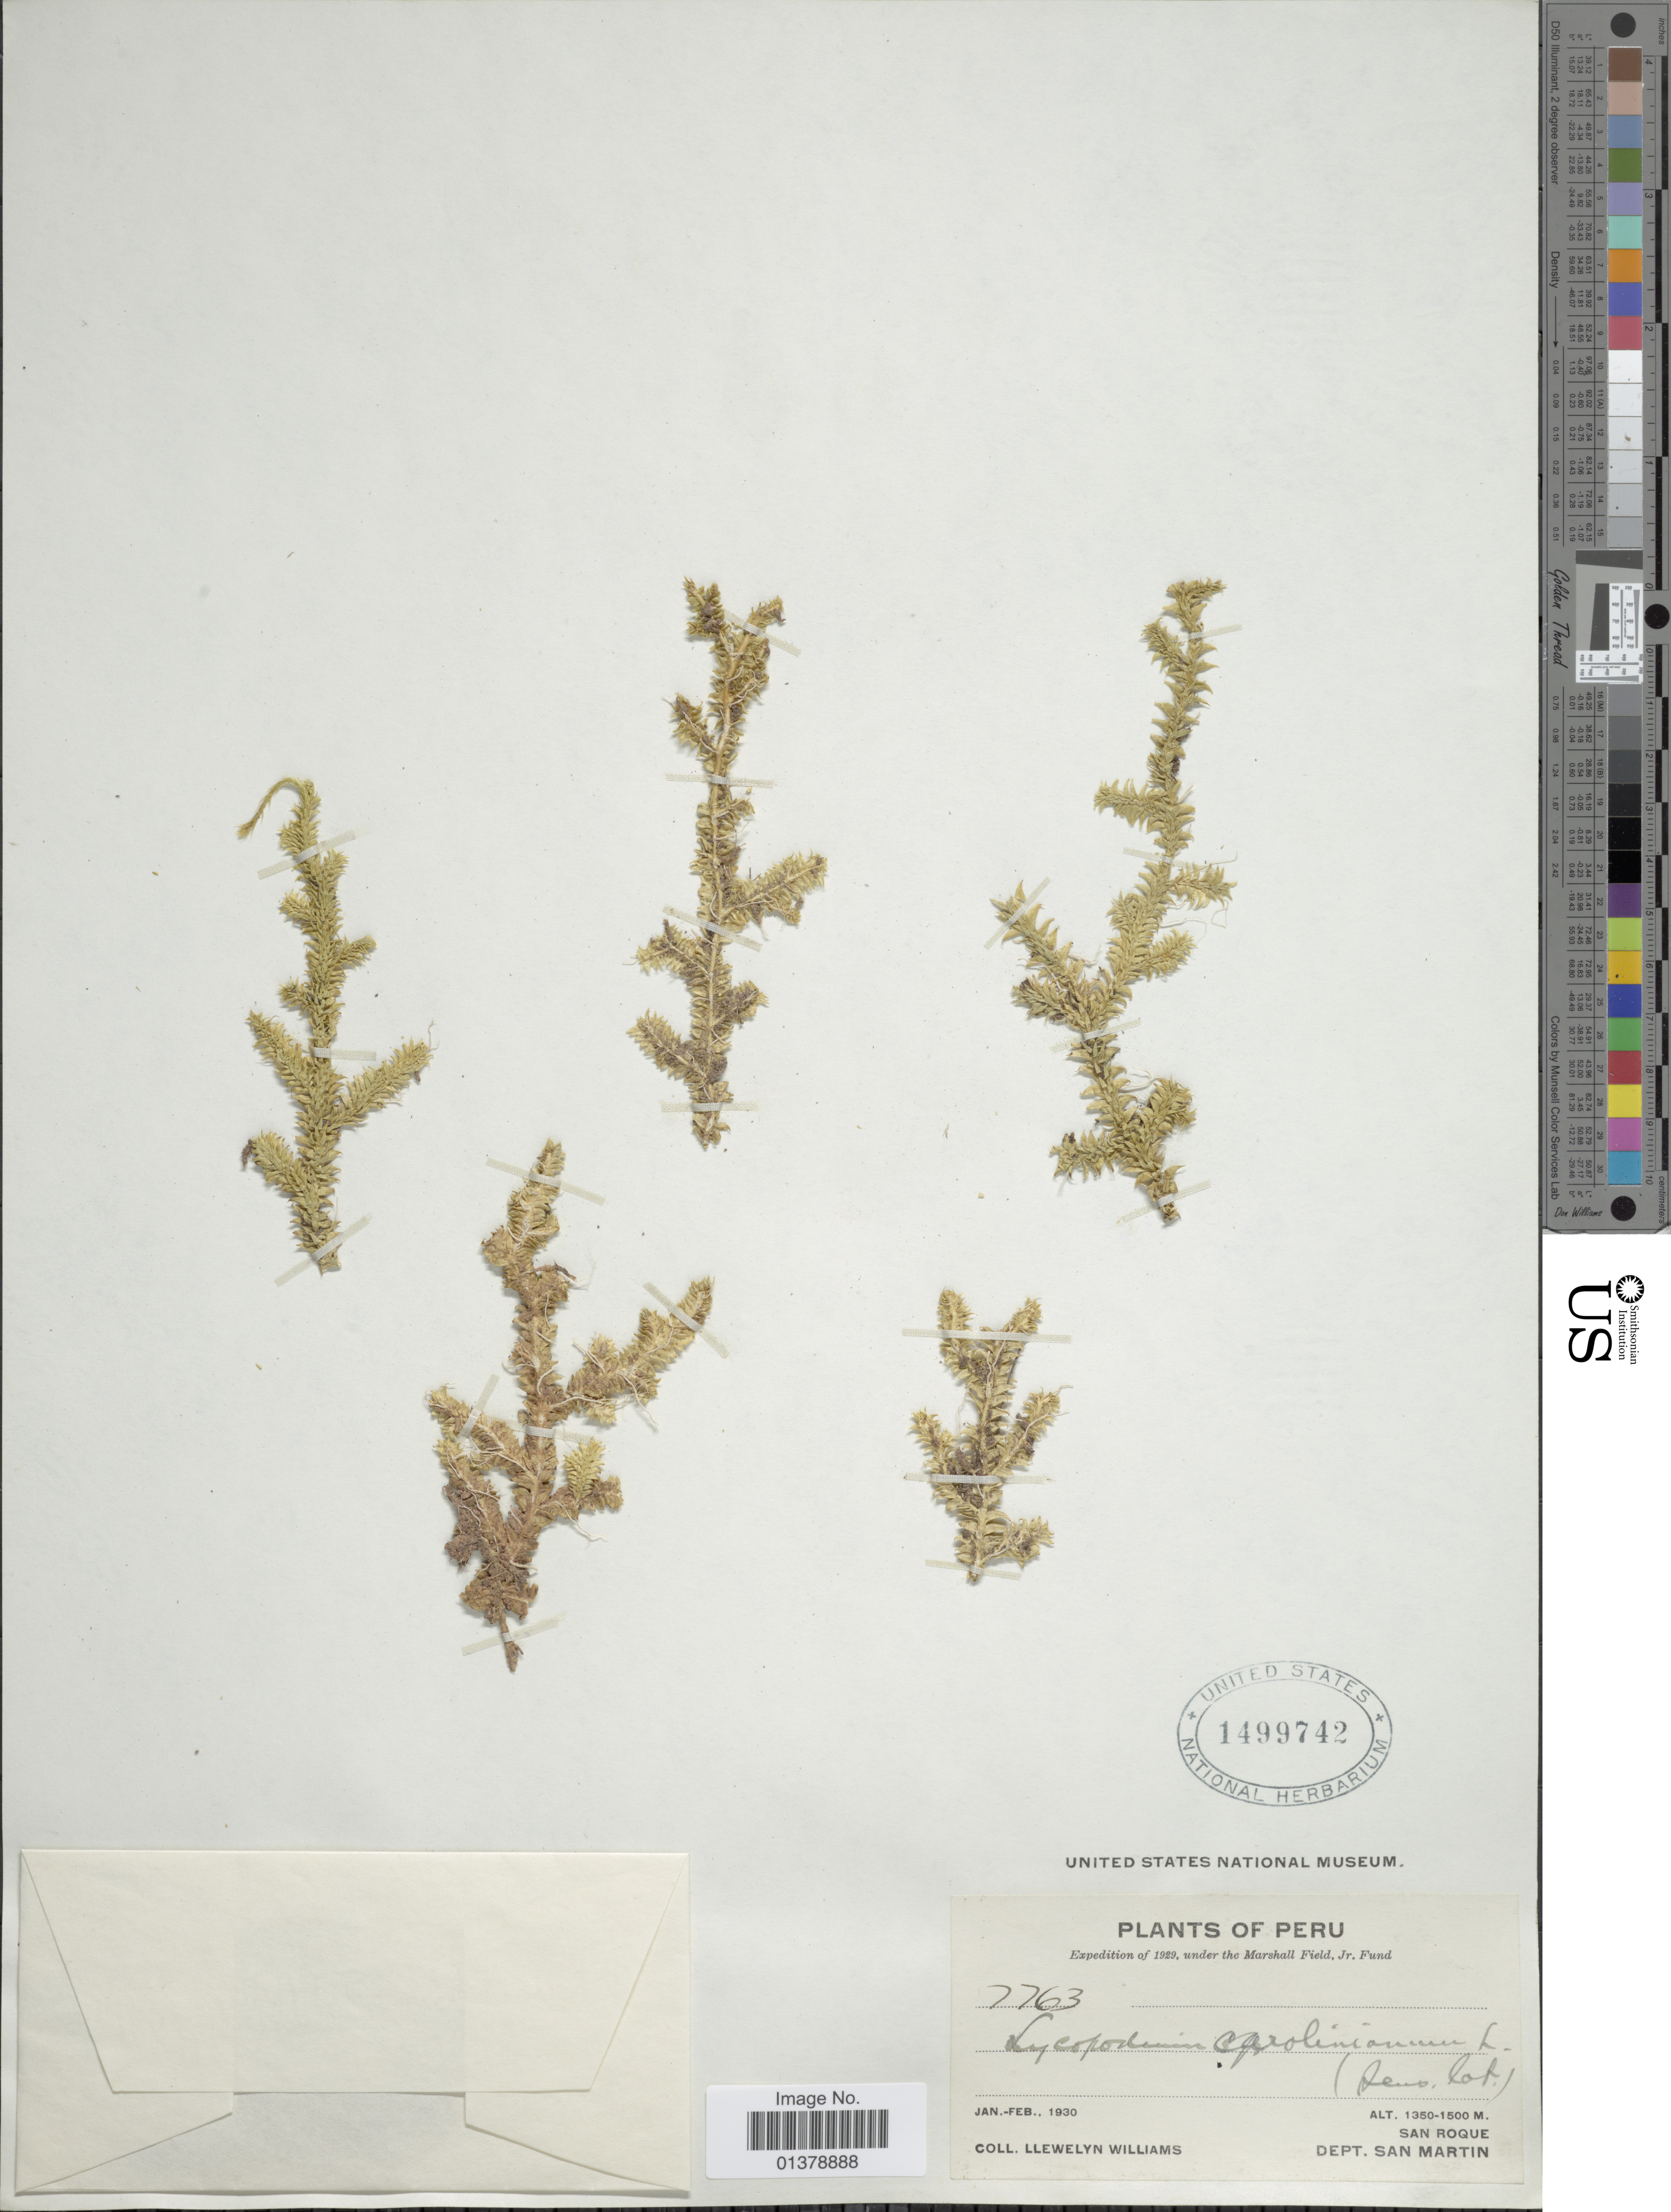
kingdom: Plantae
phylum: Tracheophyta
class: Lycopodiopsida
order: Lycopodiales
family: Lycopodiaceae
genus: Pseudolycopodiella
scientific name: Pseudolycopodiella caroliniana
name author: (L.) Holub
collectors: Ll. Williams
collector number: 7763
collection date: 1930-01/1930-02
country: Peru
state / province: San Martín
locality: San Roque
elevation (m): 1350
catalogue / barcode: US 1499724